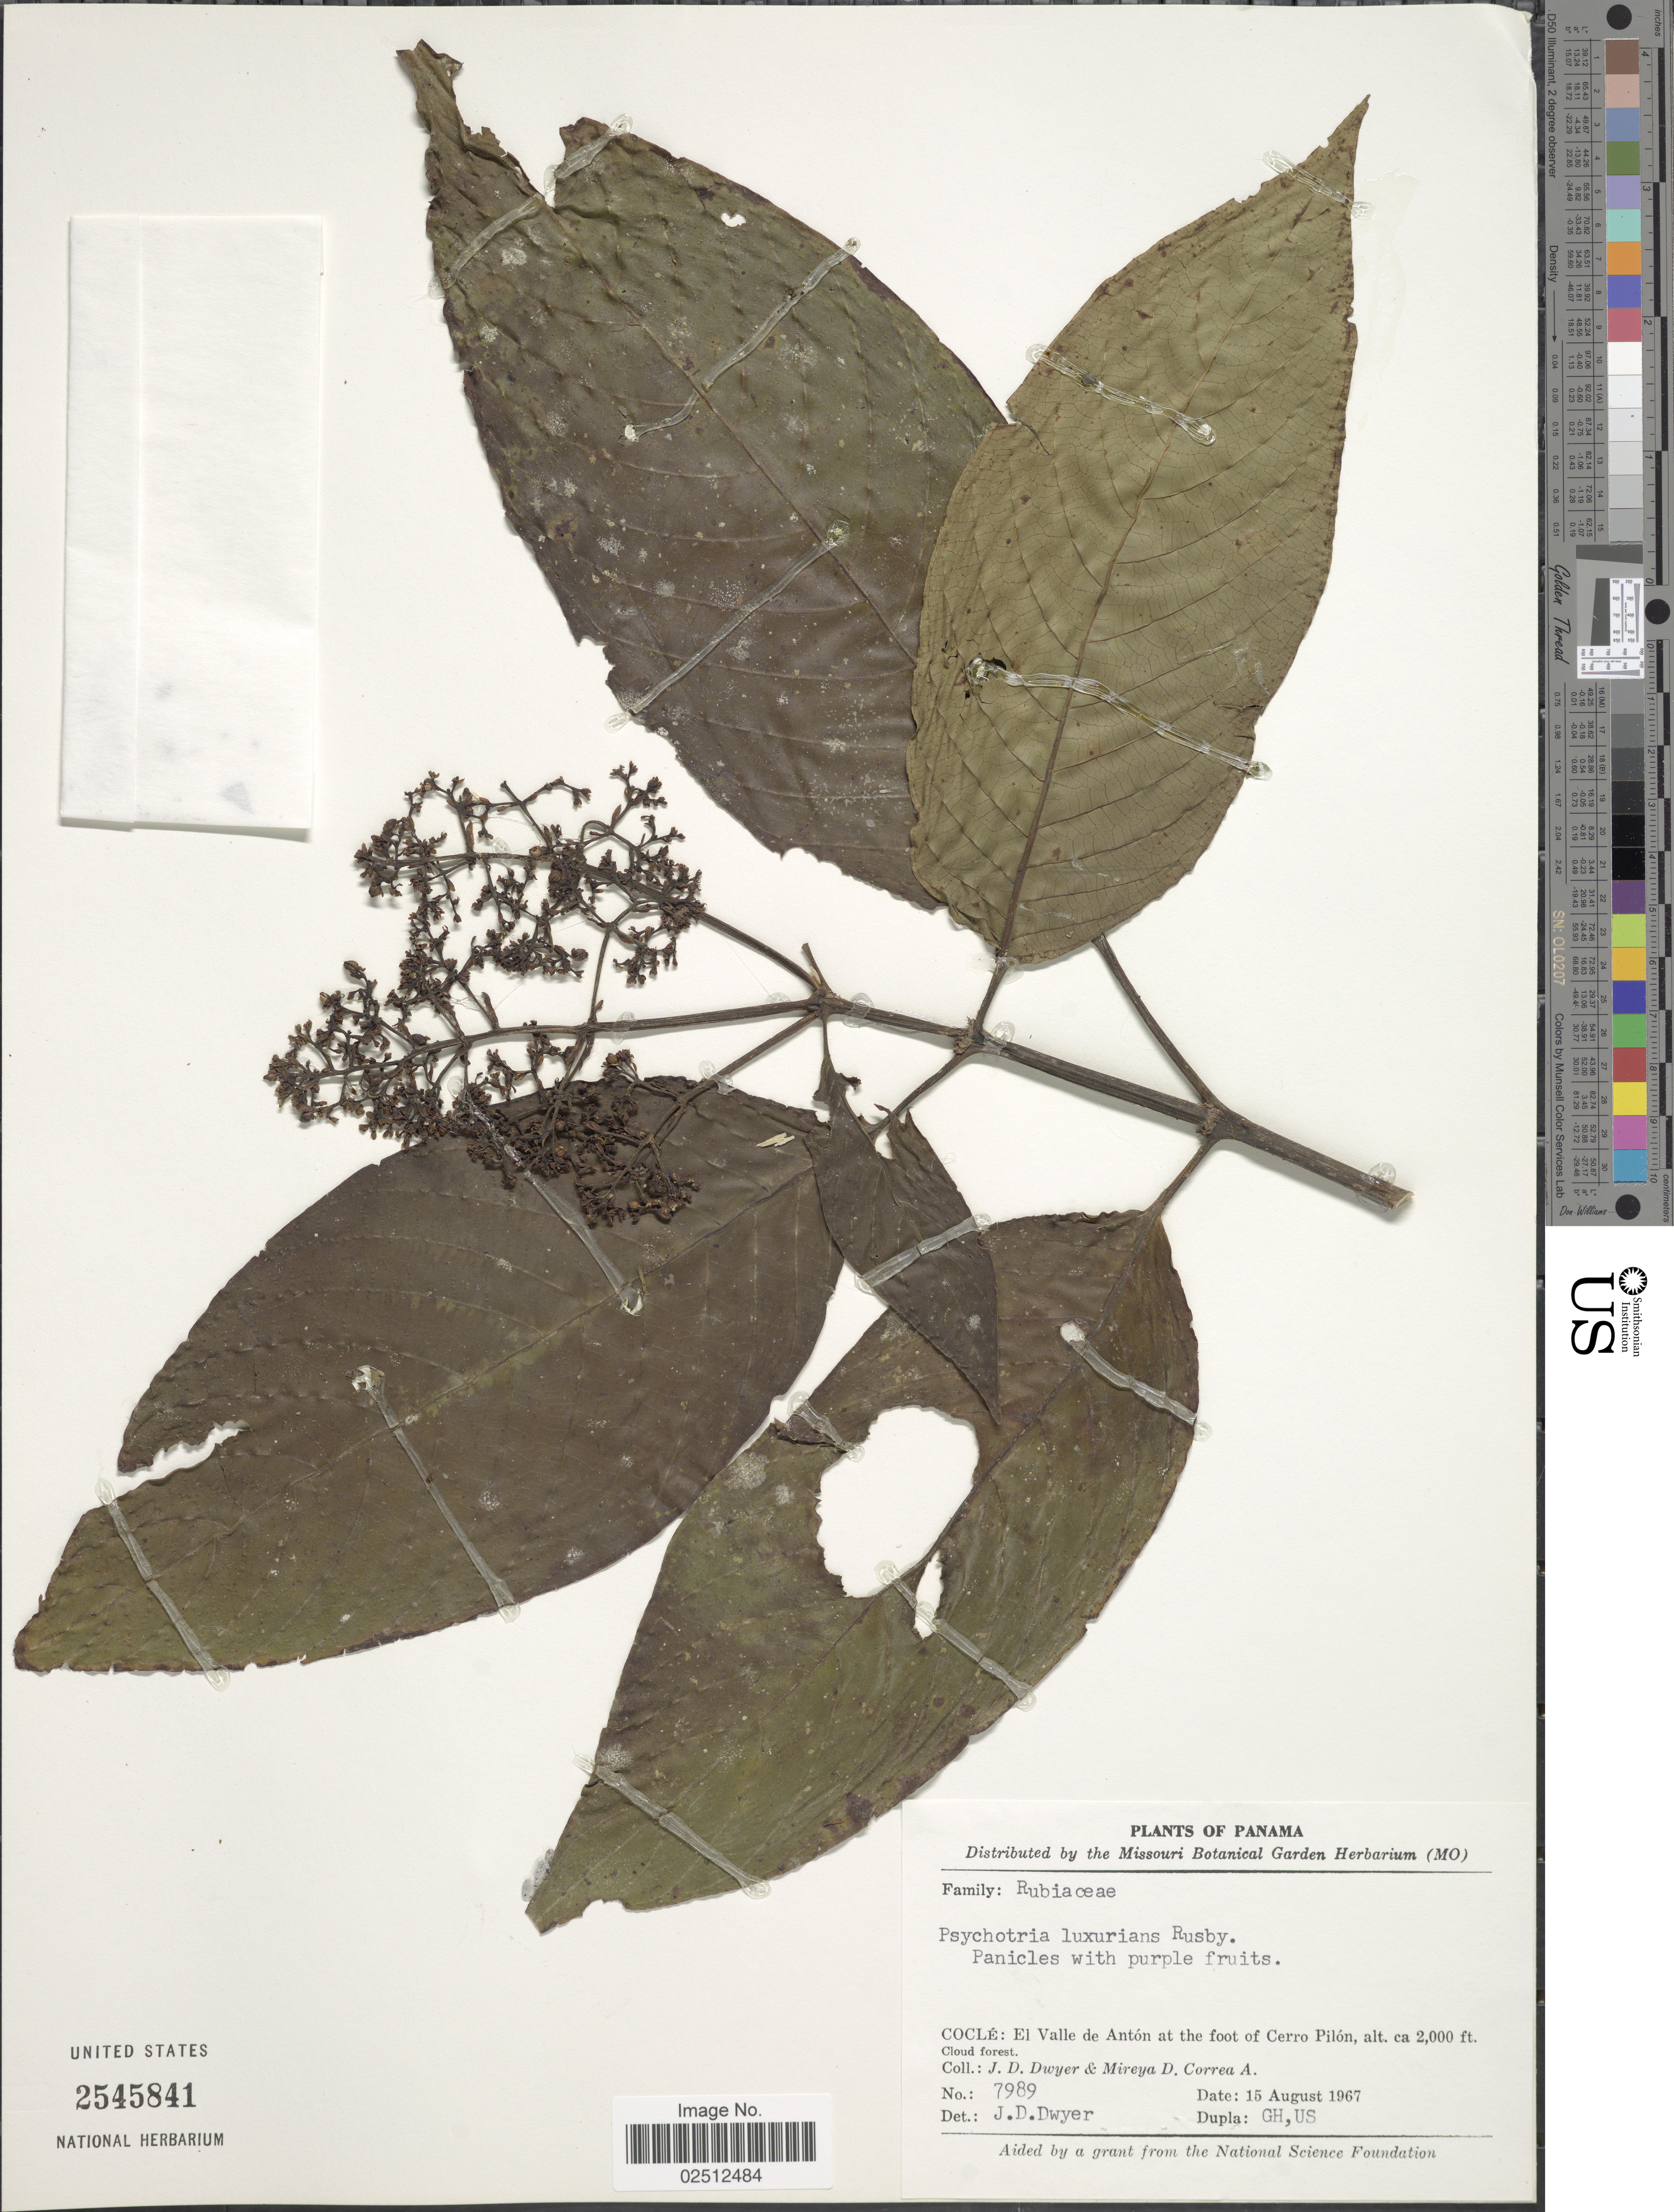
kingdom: Plantae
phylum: Tracheophyta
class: Magnoliopsida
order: Gentianales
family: Rubiaceae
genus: Psychotria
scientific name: Psychotria luxurians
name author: Rusby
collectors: J. D. Dwyer & M. D. Corrêa-A.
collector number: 7989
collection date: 1967-08-15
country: Panama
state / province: Coclé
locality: Cocle: El Valle de Anton at the foot of Cerro Pilon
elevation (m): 610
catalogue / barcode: US 2545841